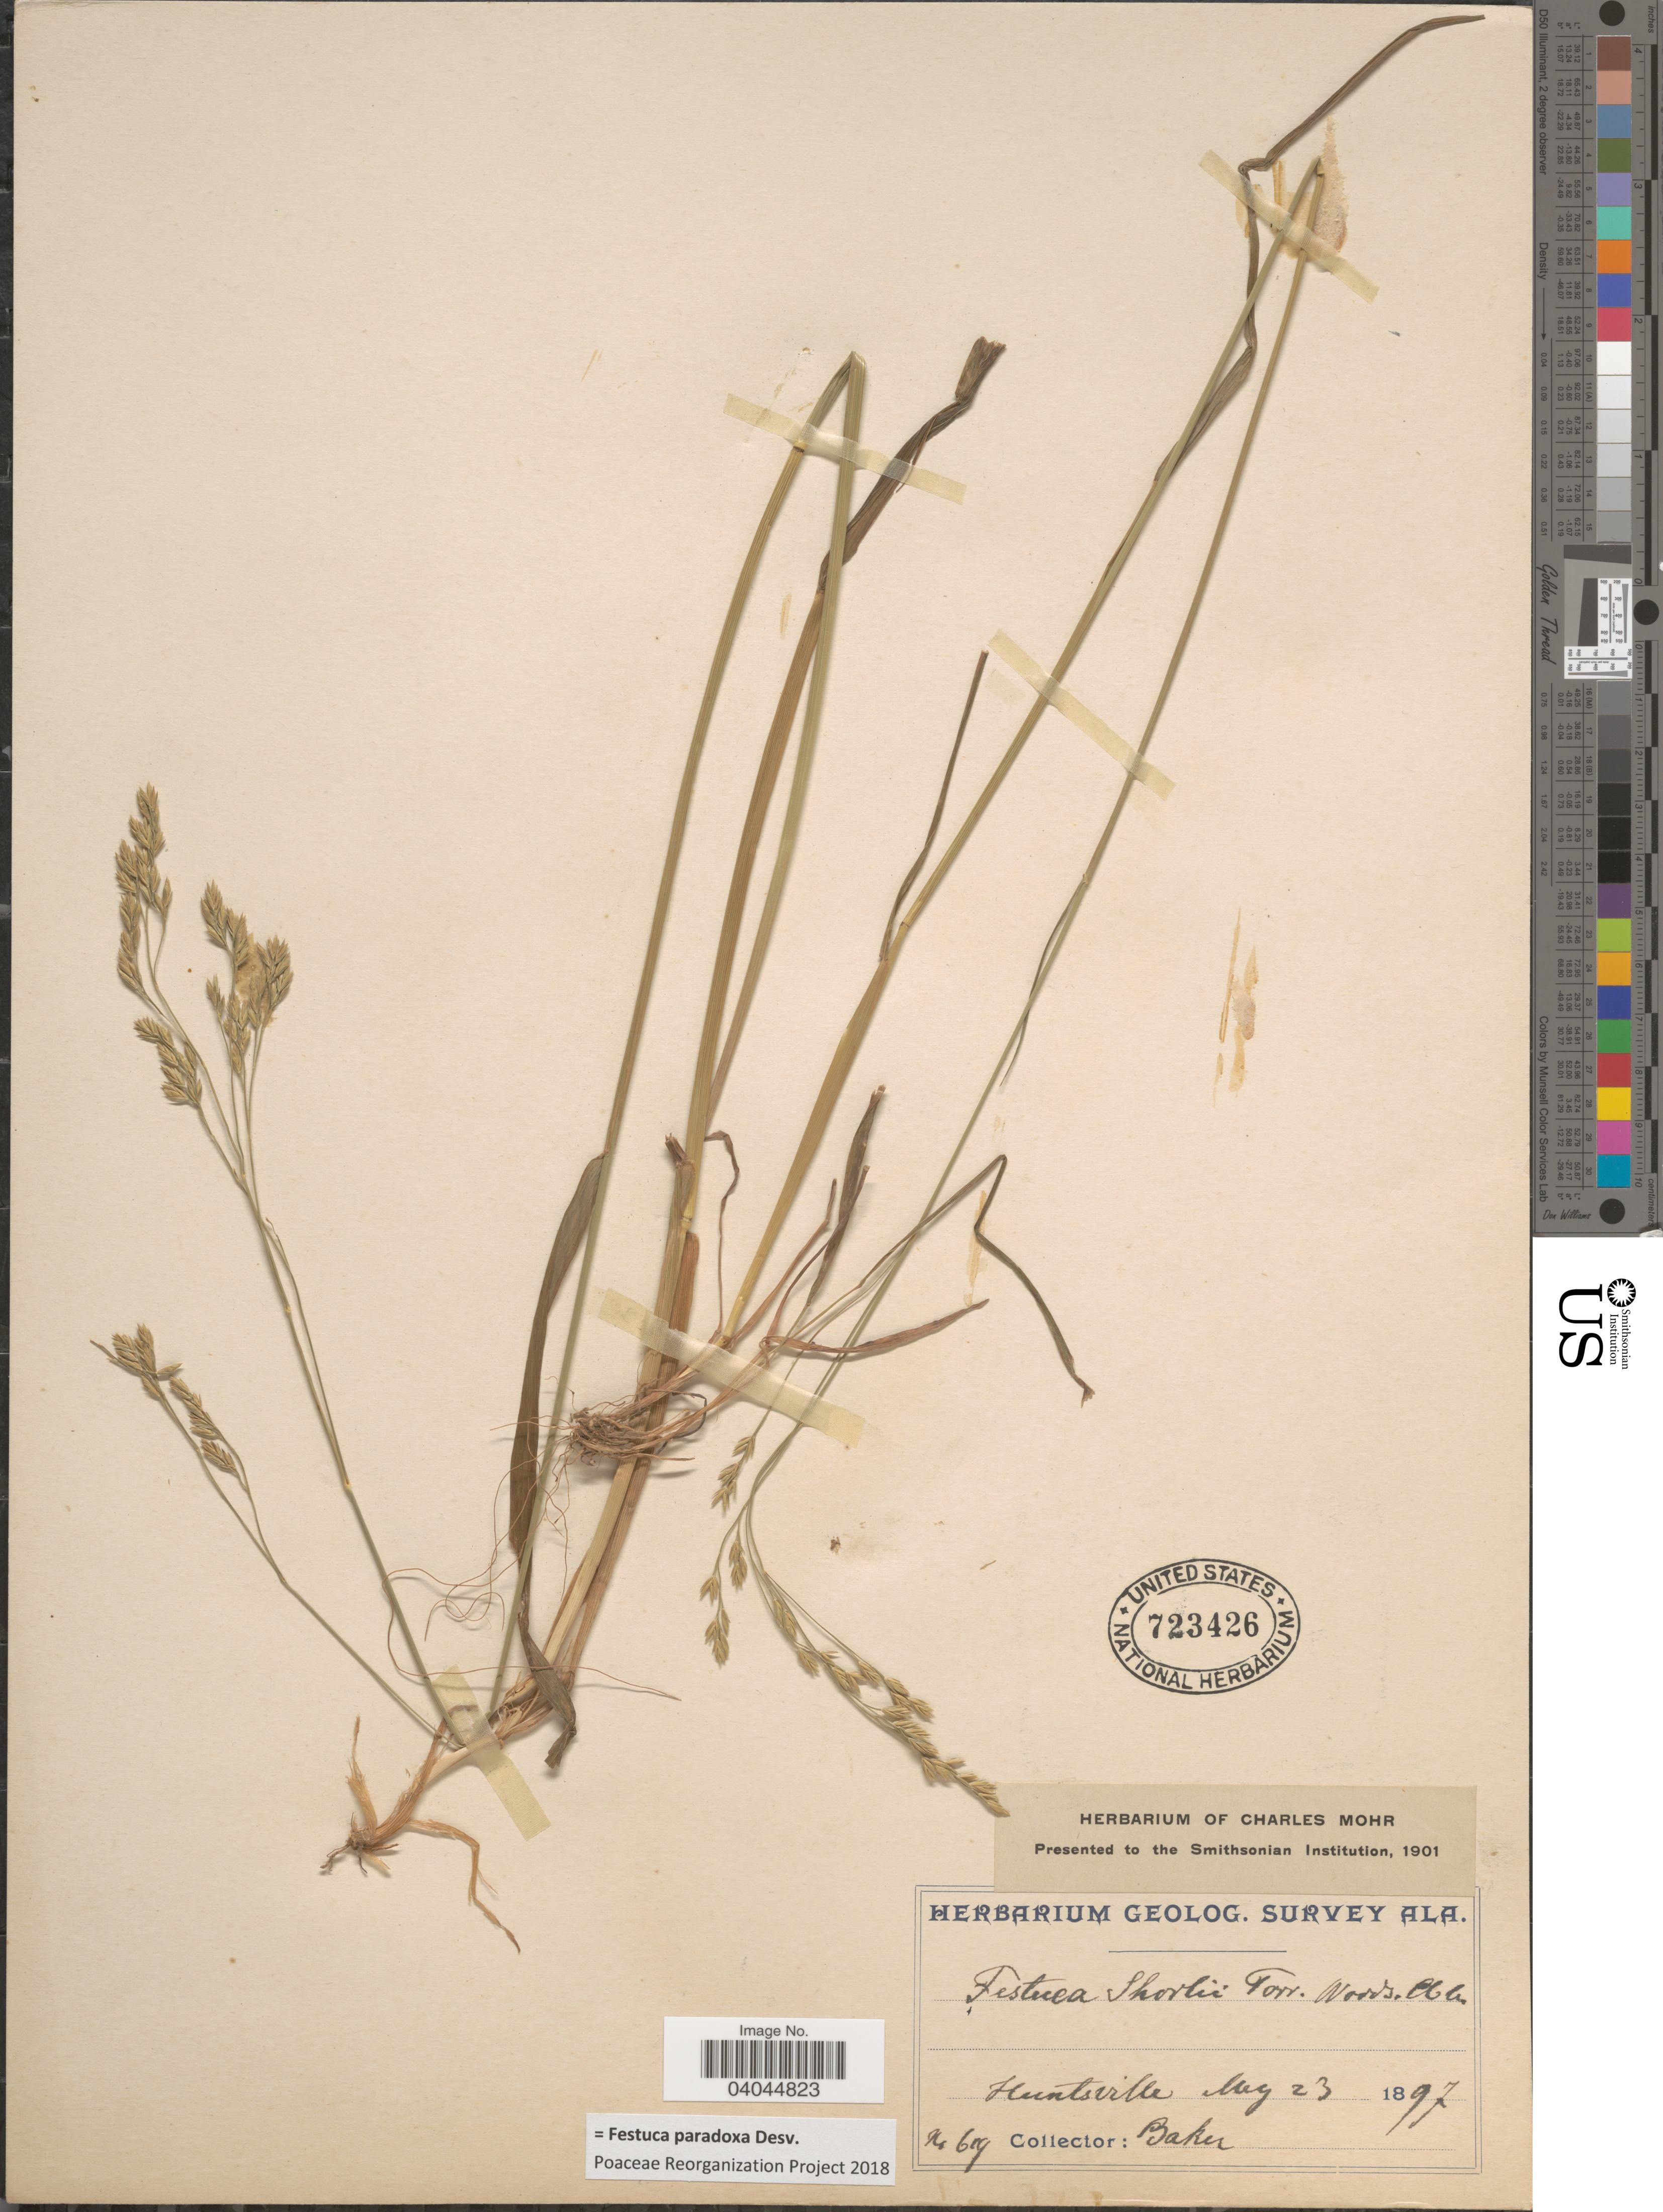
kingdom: Plantae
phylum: Tracheophyta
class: Liliopsida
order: Poales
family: Poaceae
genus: Festuca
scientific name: Festuca paradoxa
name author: Desv.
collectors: -- Baker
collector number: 619*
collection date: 1897-05-23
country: United States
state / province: Alabama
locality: Huntsville.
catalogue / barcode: US 723426